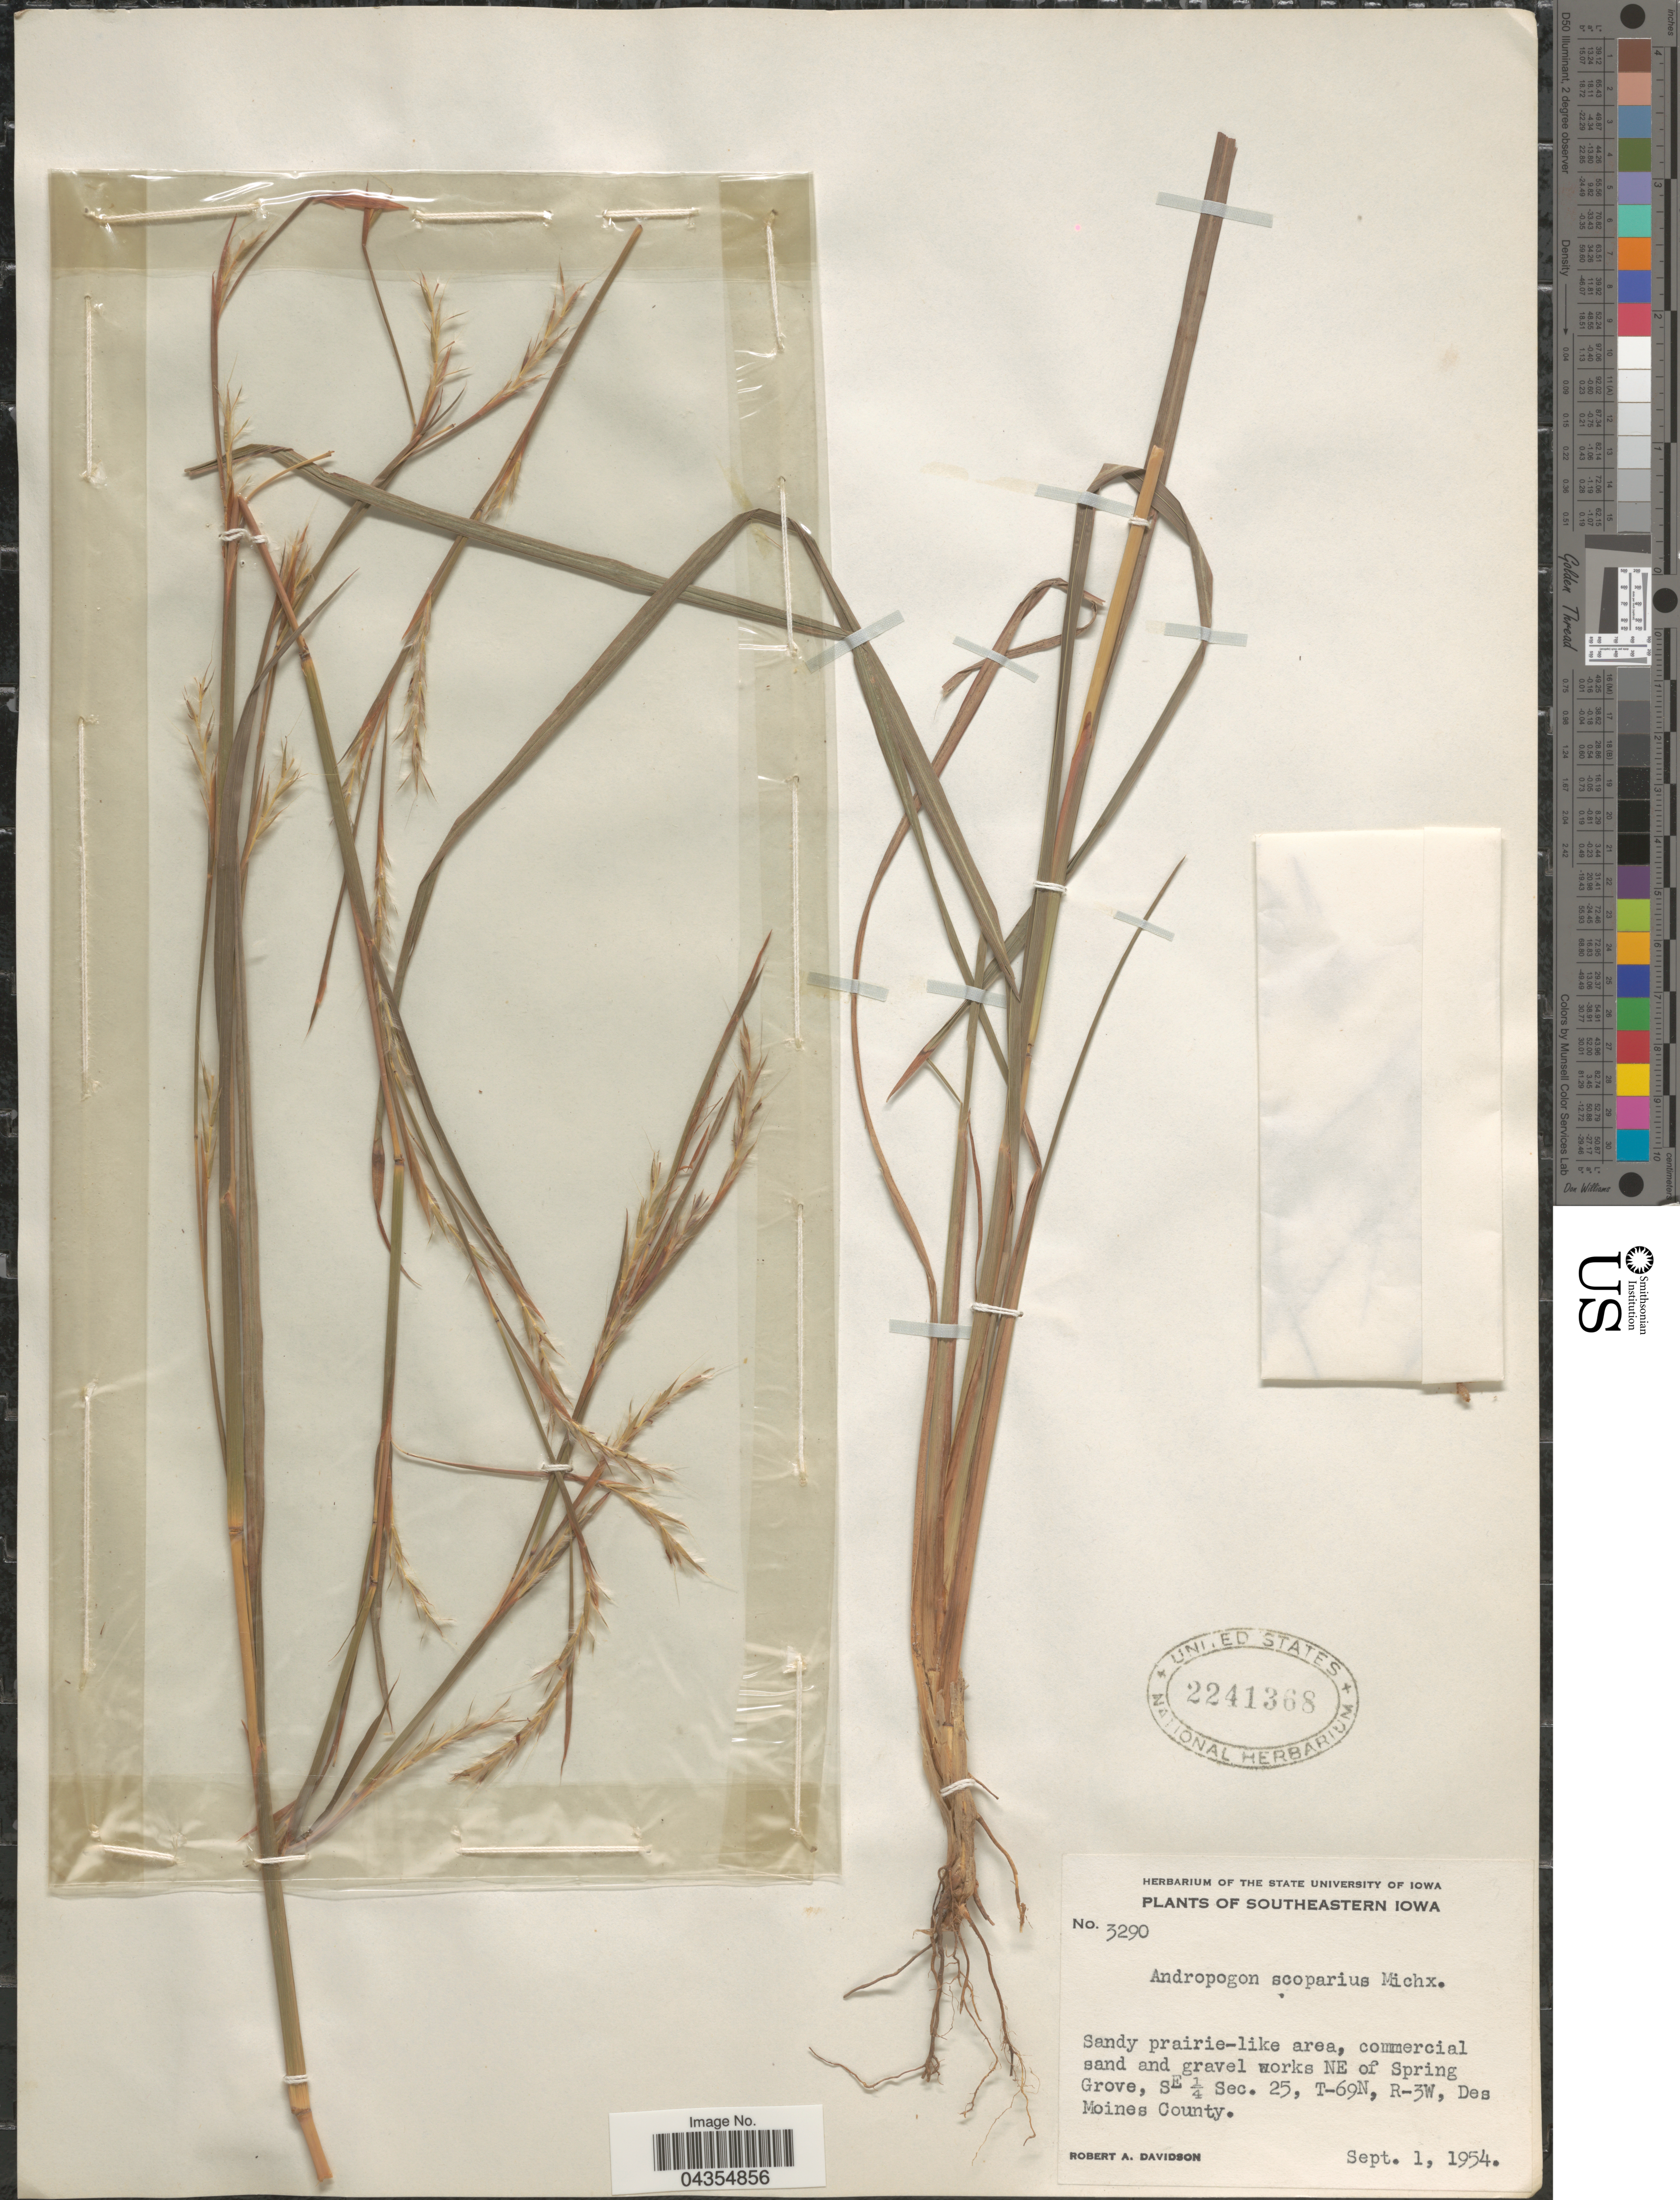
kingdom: Plantae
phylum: Tracheophyta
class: Liliopsida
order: Poales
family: Poaceae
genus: Schizachyrium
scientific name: Schizachyrium sanguineum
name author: (Retz.) Alston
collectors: R. A. Davidson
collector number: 3290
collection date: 1954-09-01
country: United States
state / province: Iowa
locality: Southeastern Iowa. NE of Spring Grove, SE ¼ Sec. 25, T-69N, R-3W, Des Moines County.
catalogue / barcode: US 2241368